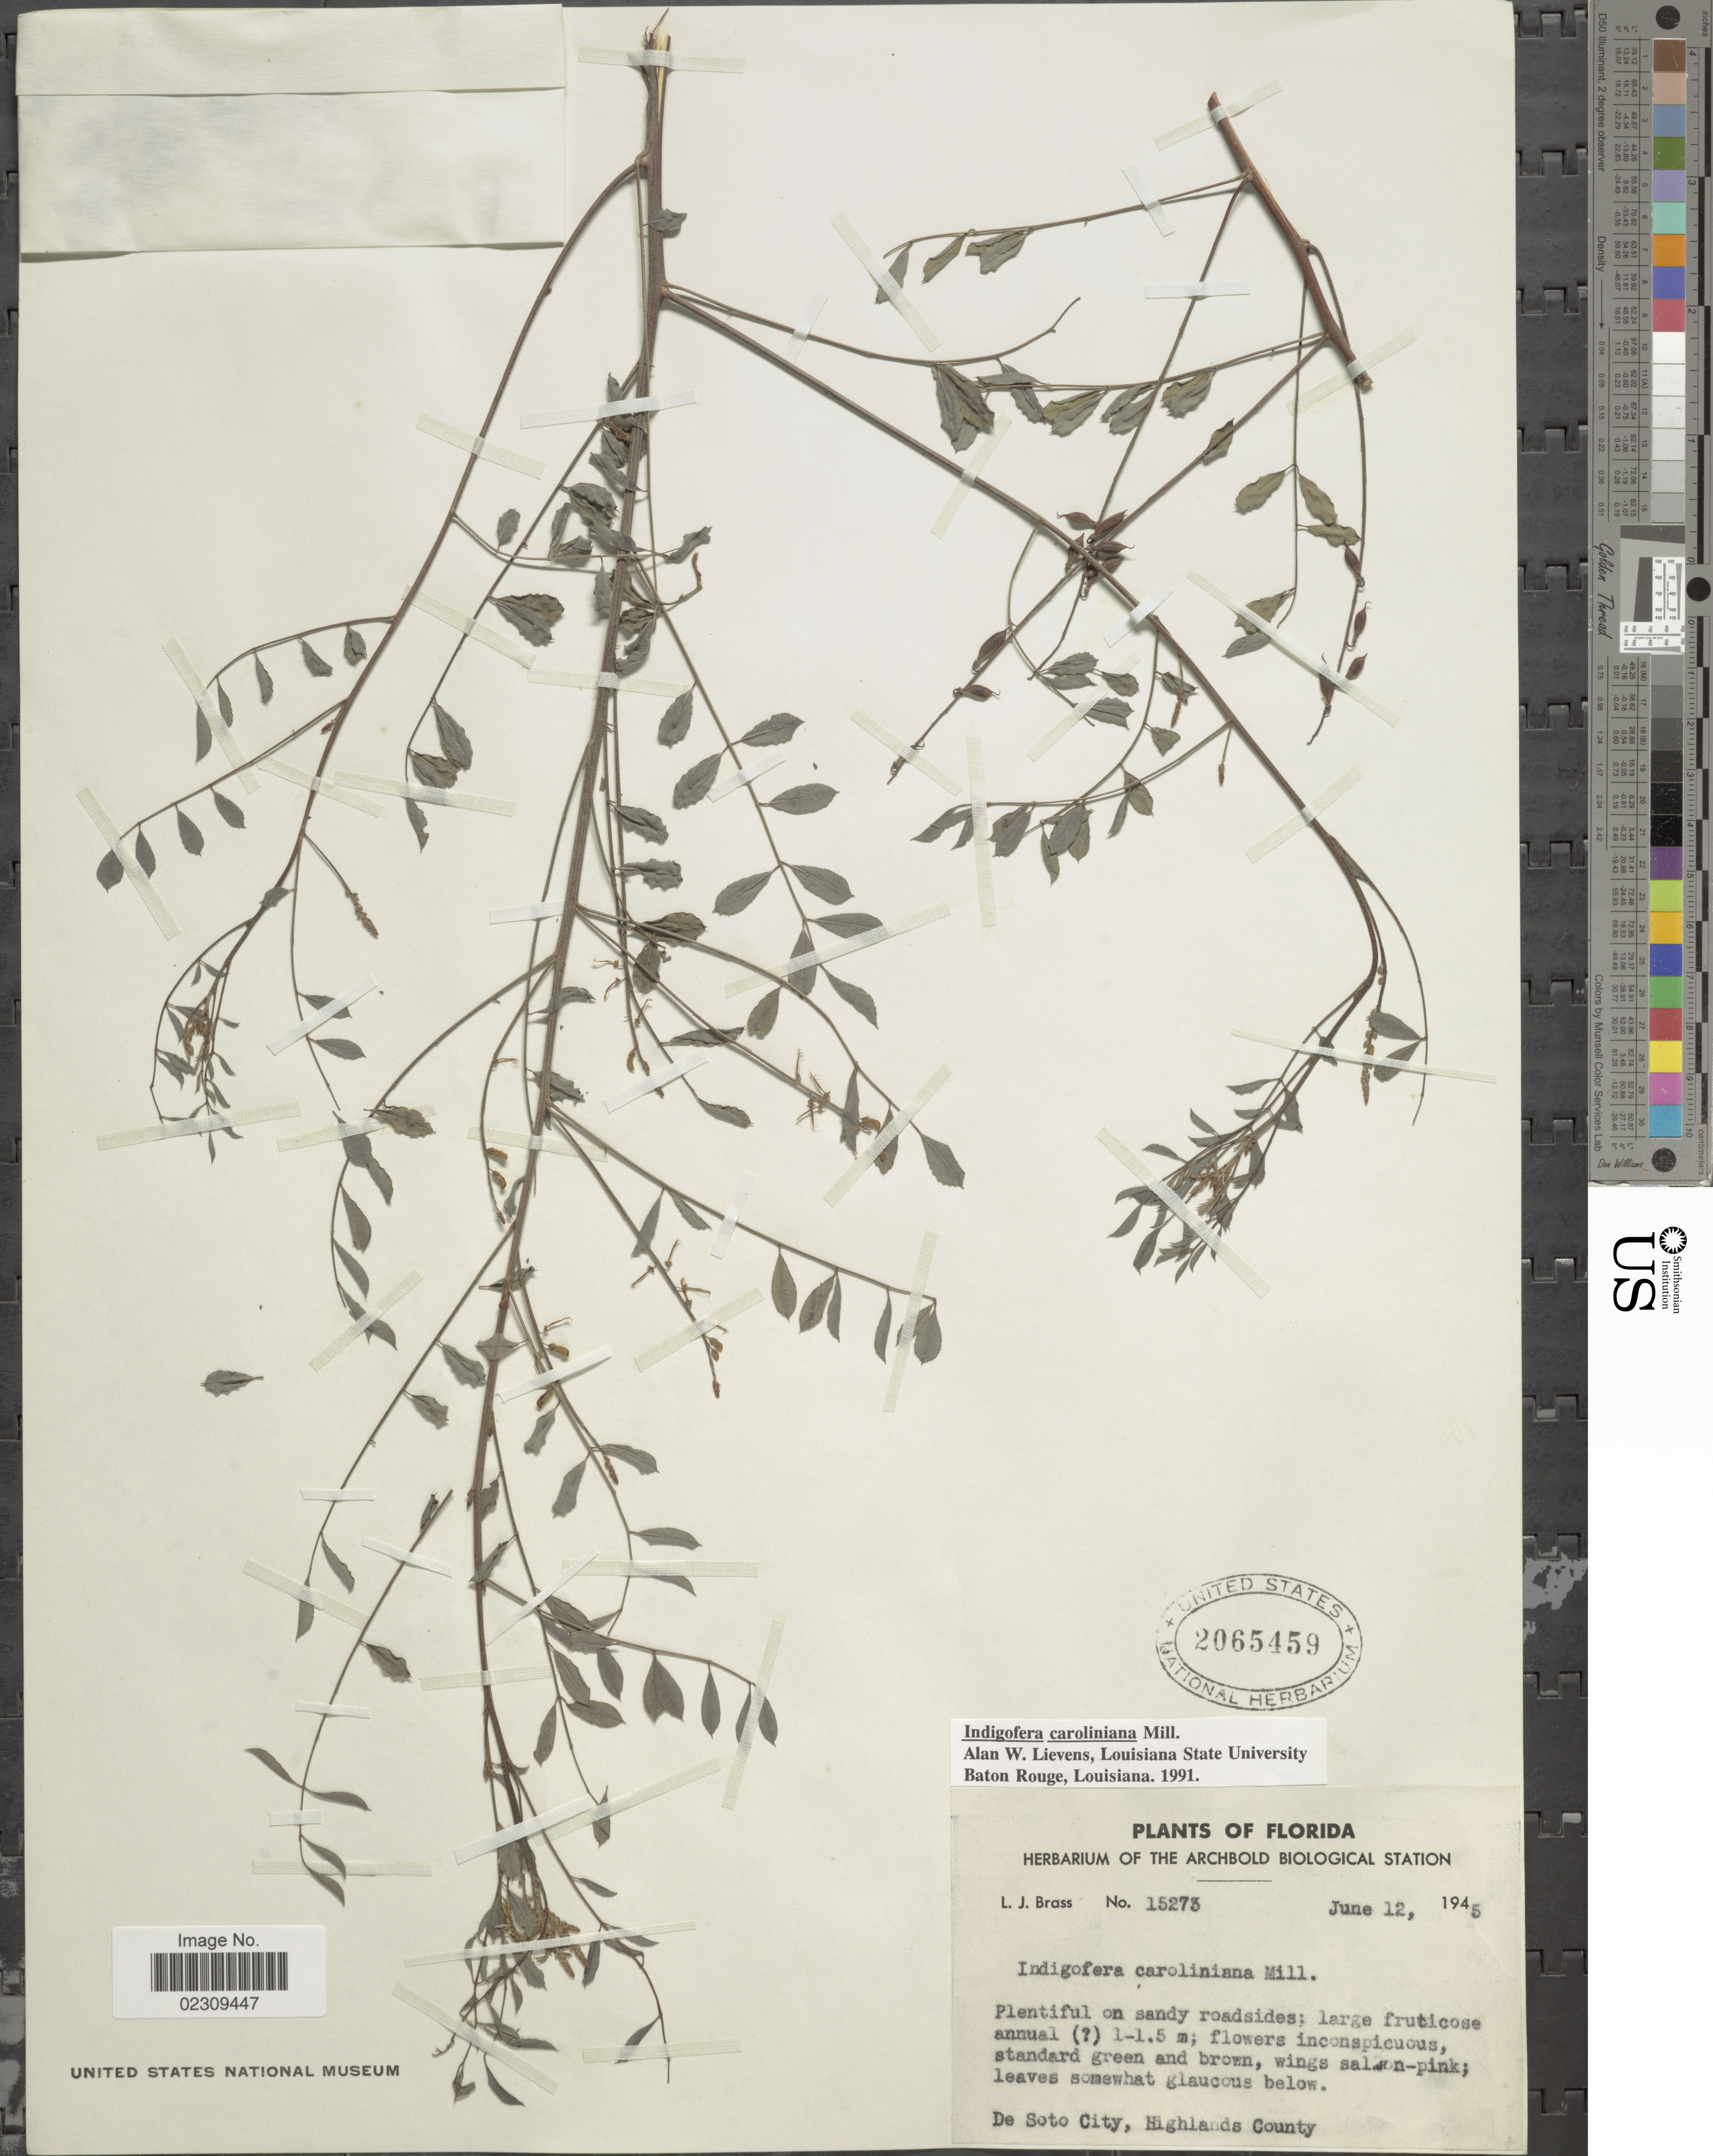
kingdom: Plantae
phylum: Tracheophyta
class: Magnoliopsida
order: Fabales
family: Fabaceae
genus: Indigofera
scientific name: Indigofera caroliniana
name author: Mill.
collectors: L. J. Brass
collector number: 15273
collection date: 1945-06-12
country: United States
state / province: Florida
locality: De Soto City, Highlands County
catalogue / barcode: US 2065459